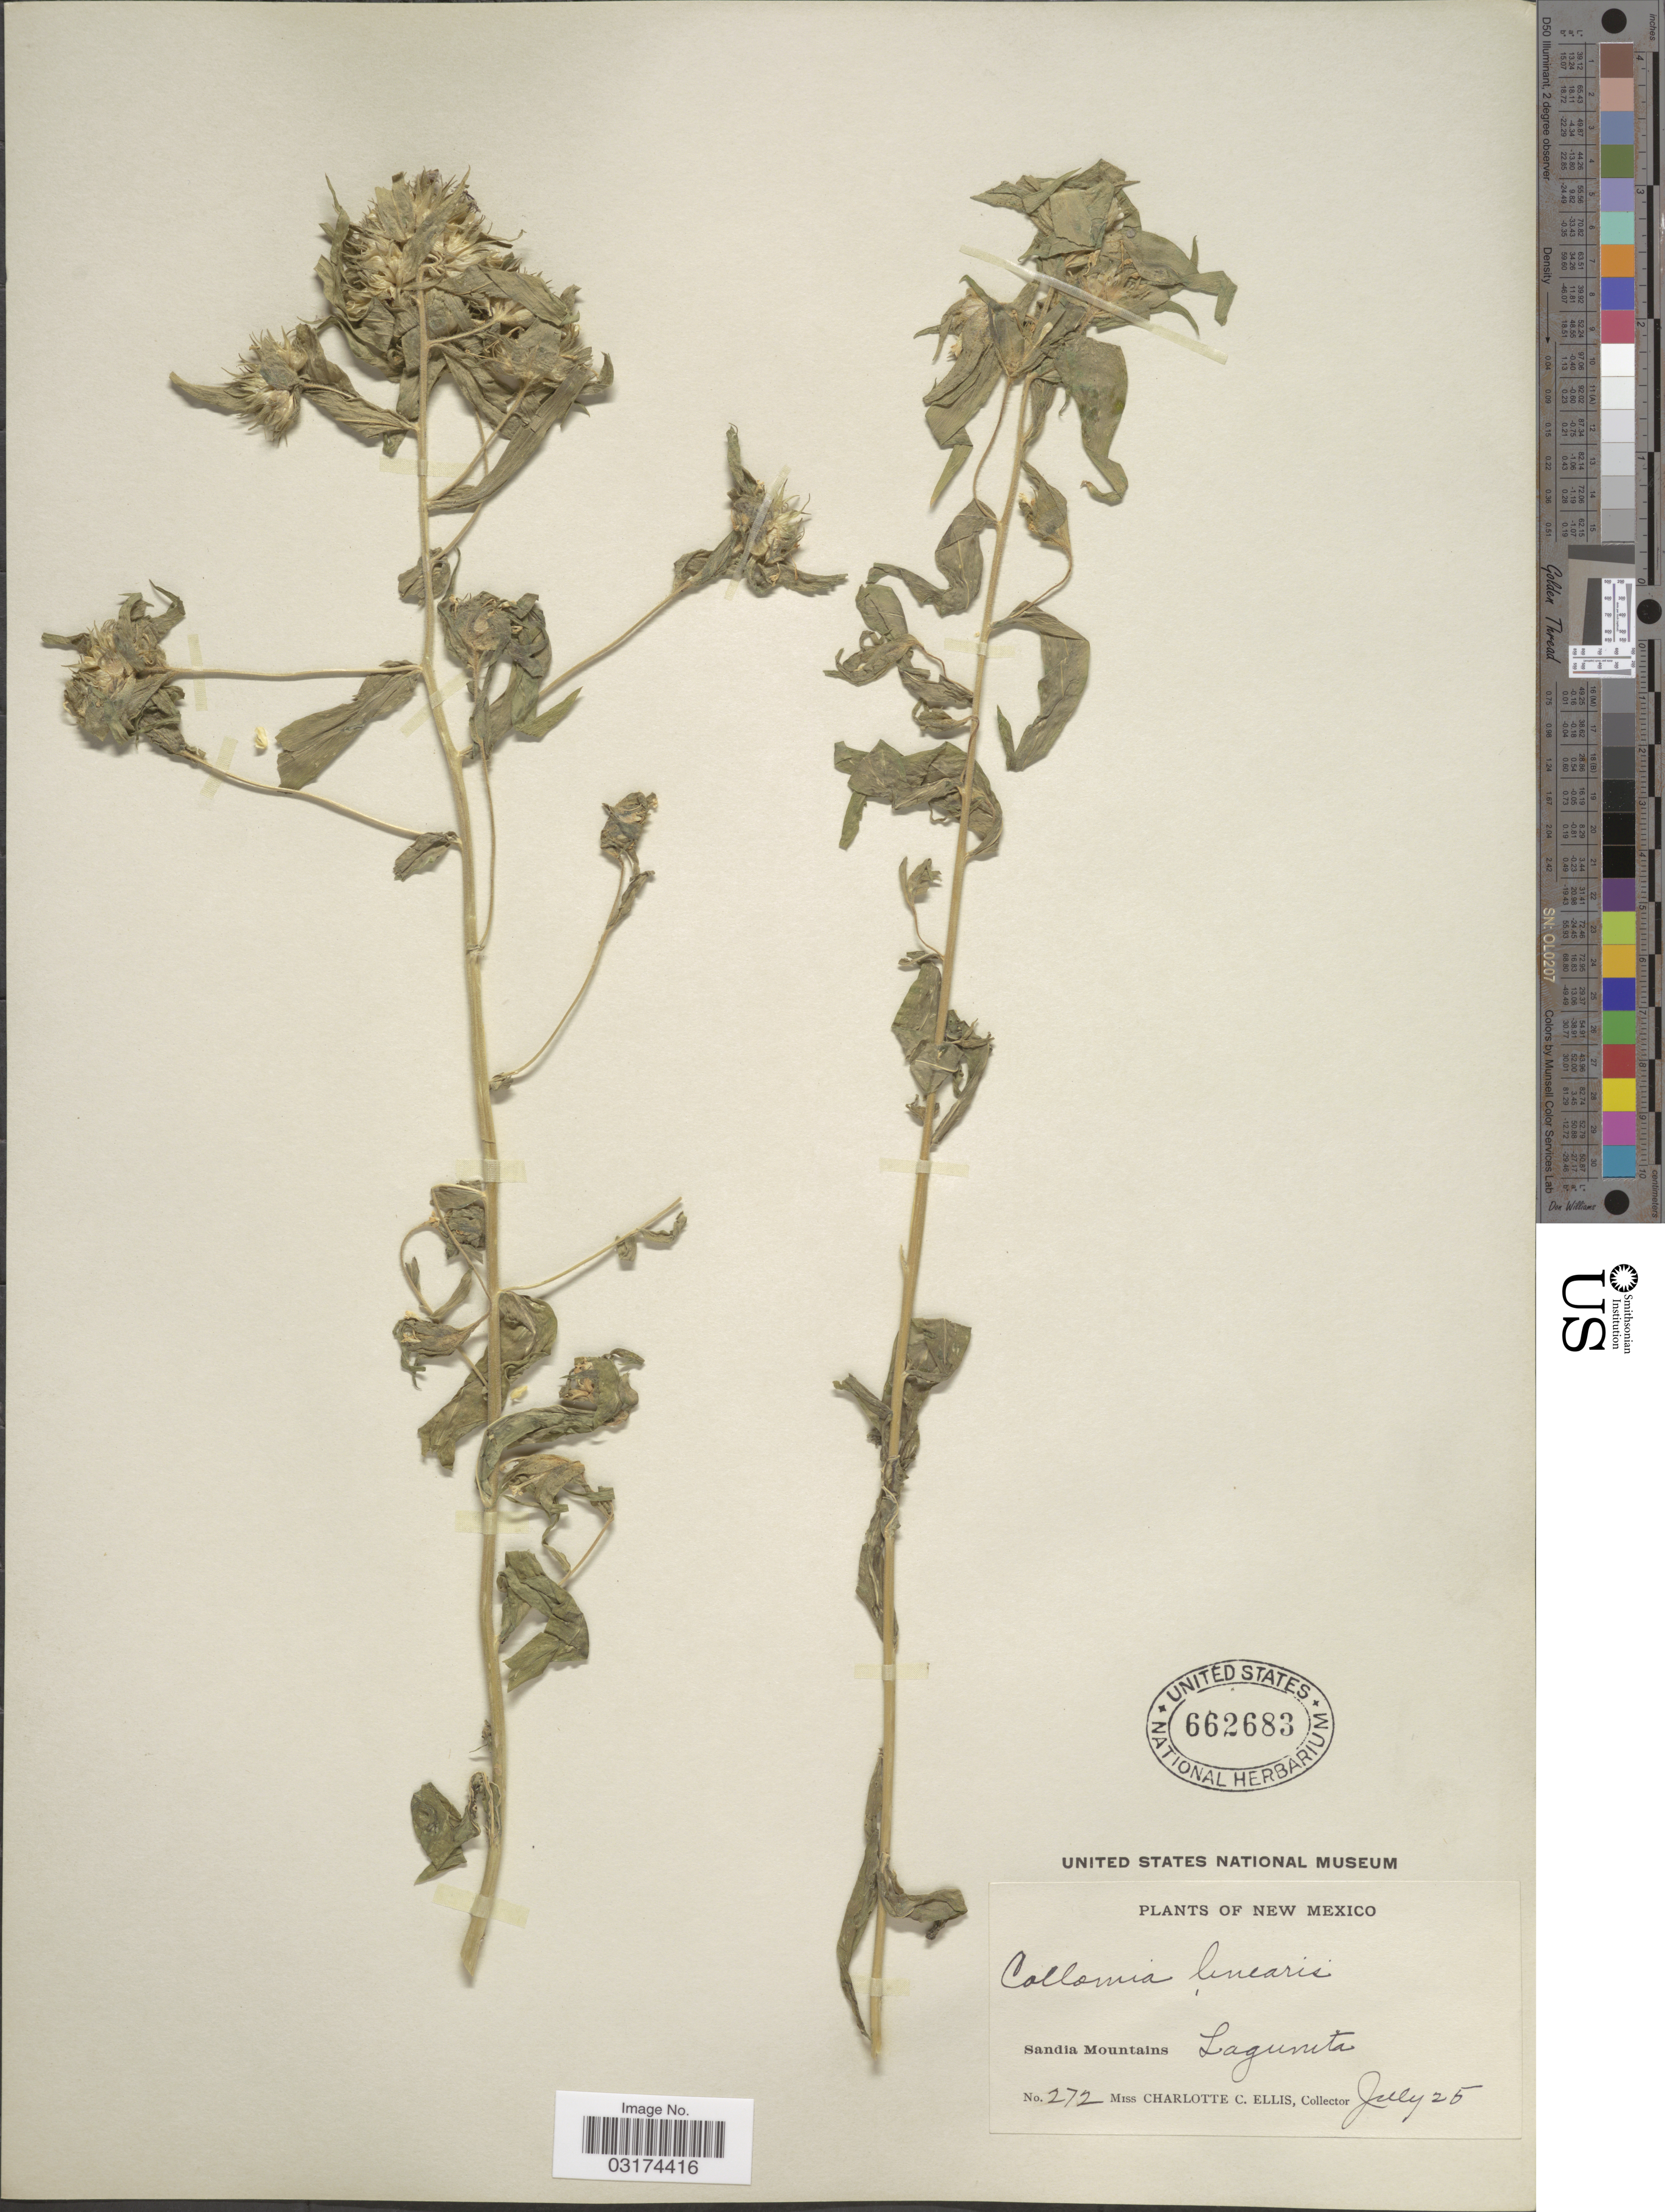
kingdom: Plantae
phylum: Tracheophyta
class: Magnoliopsida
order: Ericales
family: Polemoniaceae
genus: Collomia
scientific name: Collomia linearis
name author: Nutt.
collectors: C. C. Ellis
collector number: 272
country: United States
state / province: New Mexico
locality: Sandia Mountains Lagunta.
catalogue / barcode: US 662683